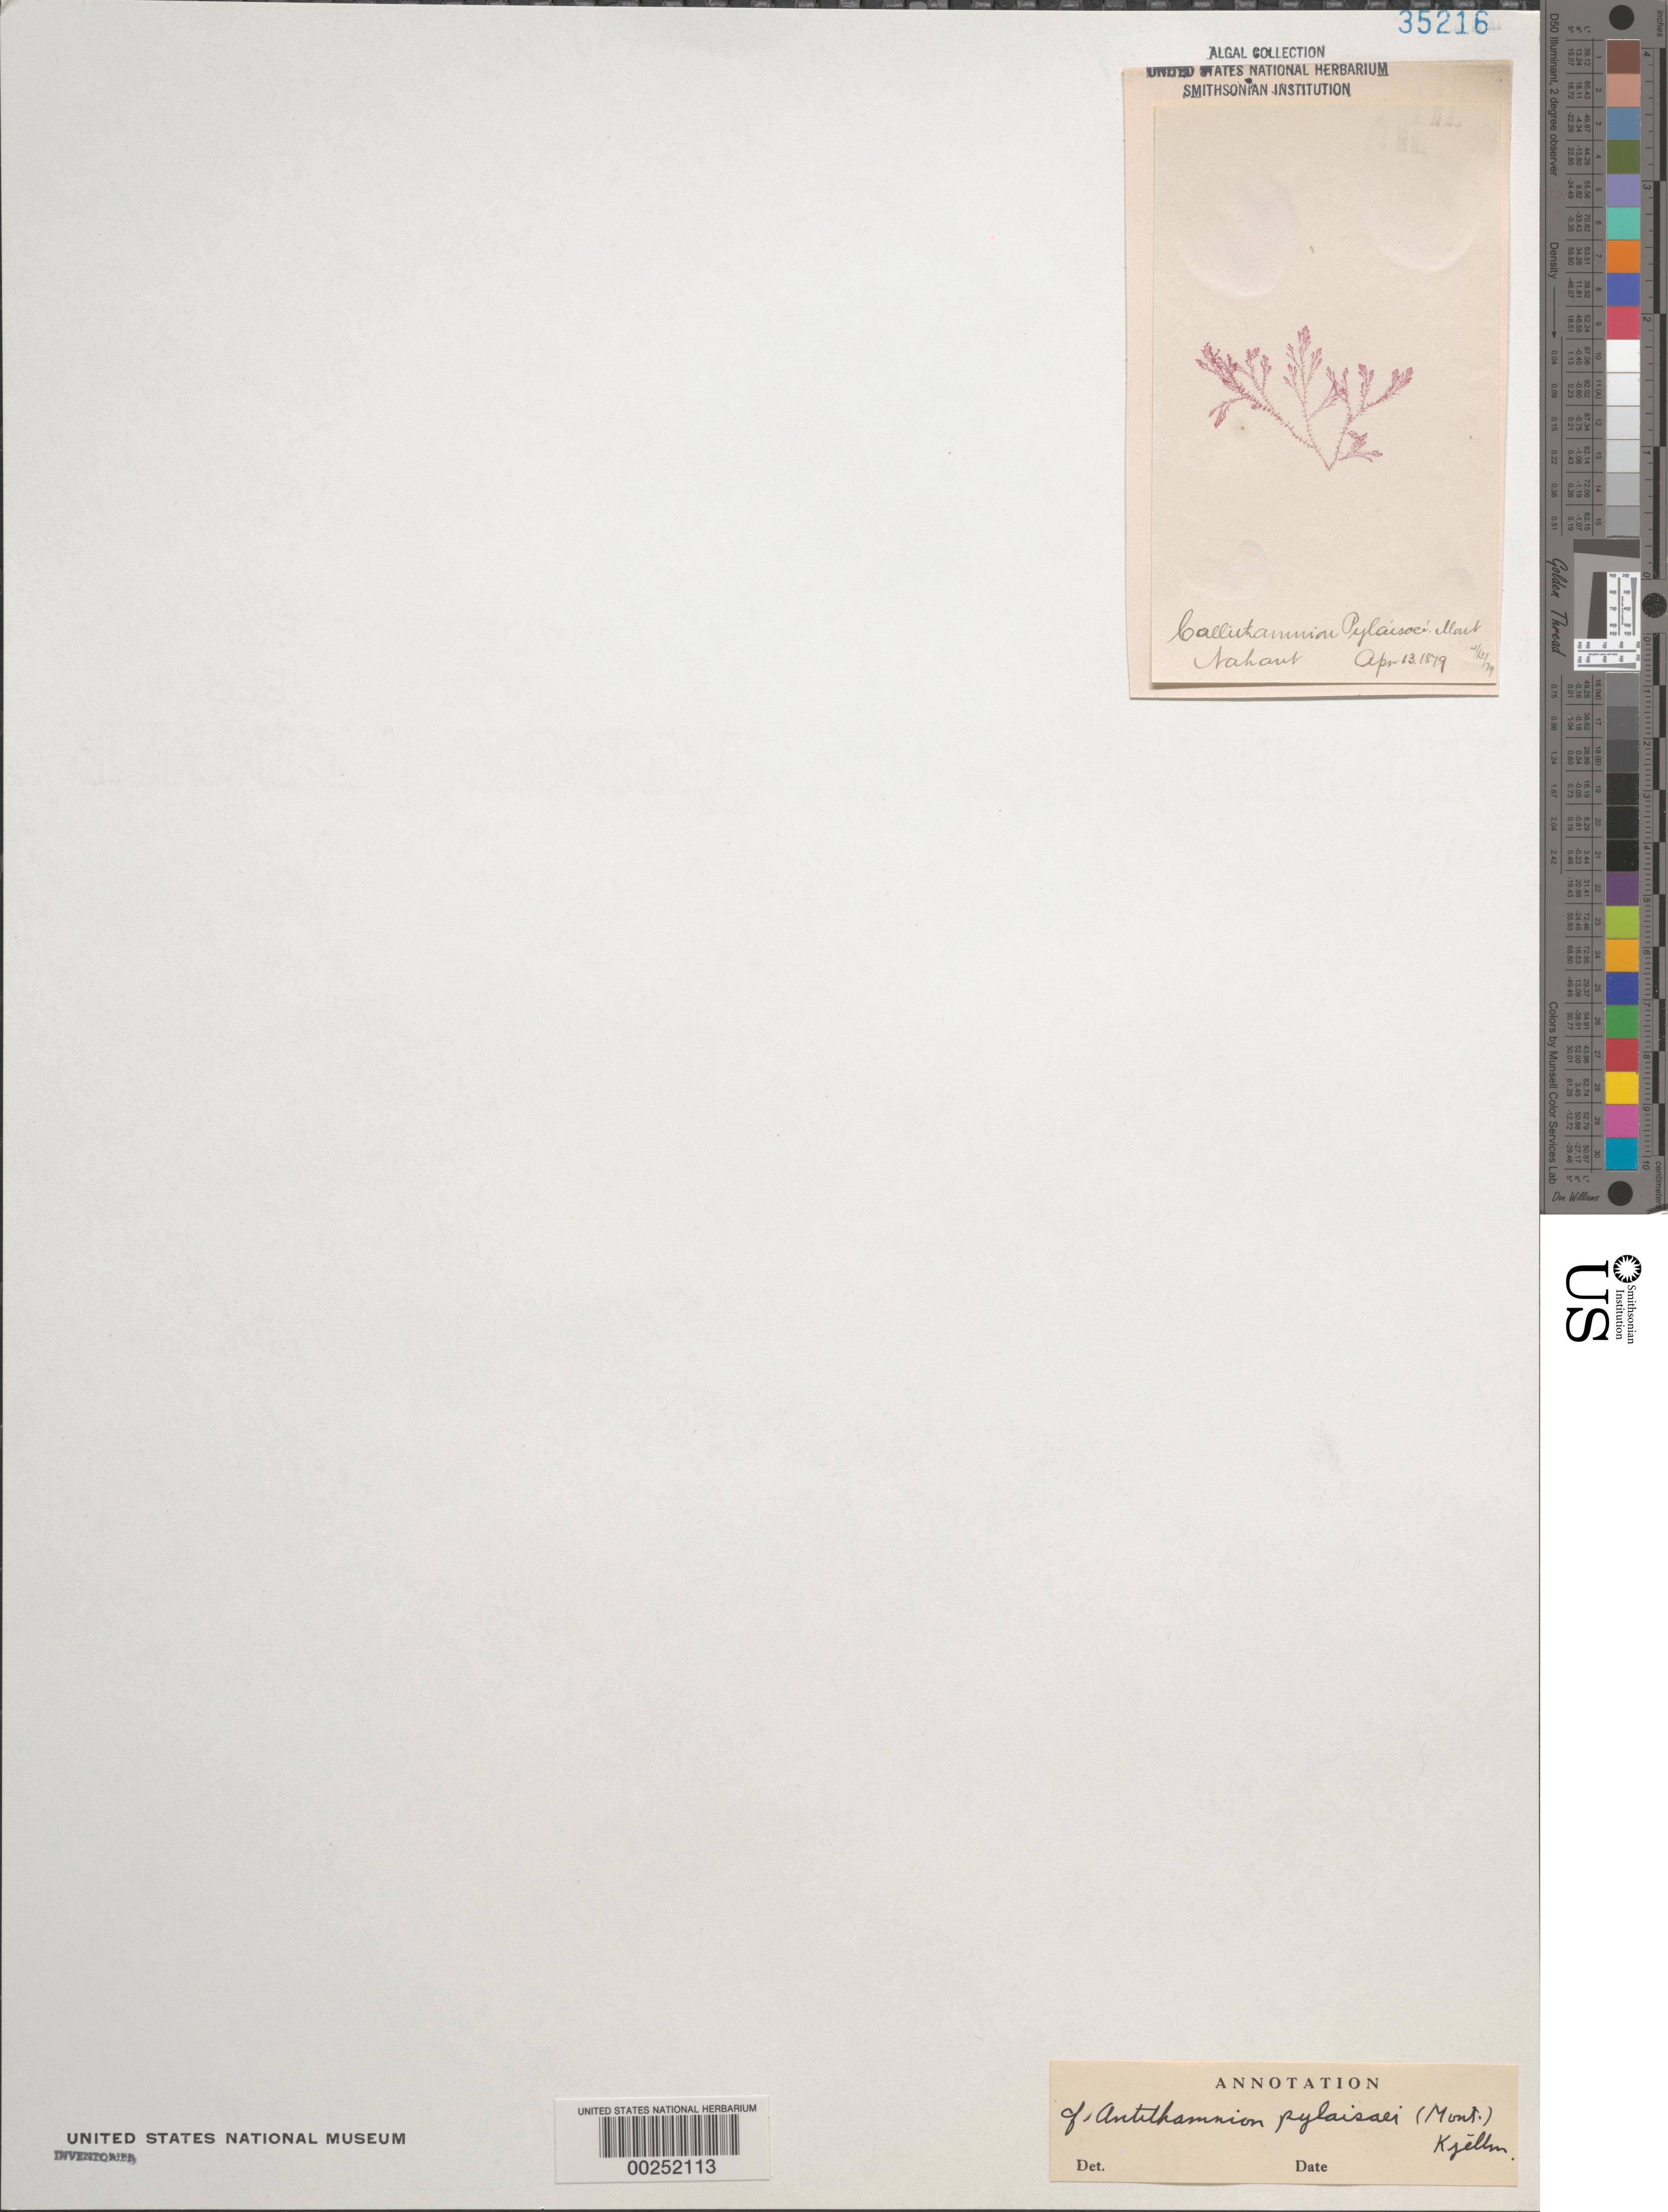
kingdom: Plantae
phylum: Rhodophyta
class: Florideophyceae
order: Ceramiales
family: Ceramiaceae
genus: Scagelia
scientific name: Scagelia pylaisaei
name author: (Montagne) M.J. Wynne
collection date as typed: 13 Apr 1879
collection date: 1879-04-13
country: United States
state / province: Massachusetts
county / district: Essex County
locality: Nahant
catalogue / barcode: US 35216